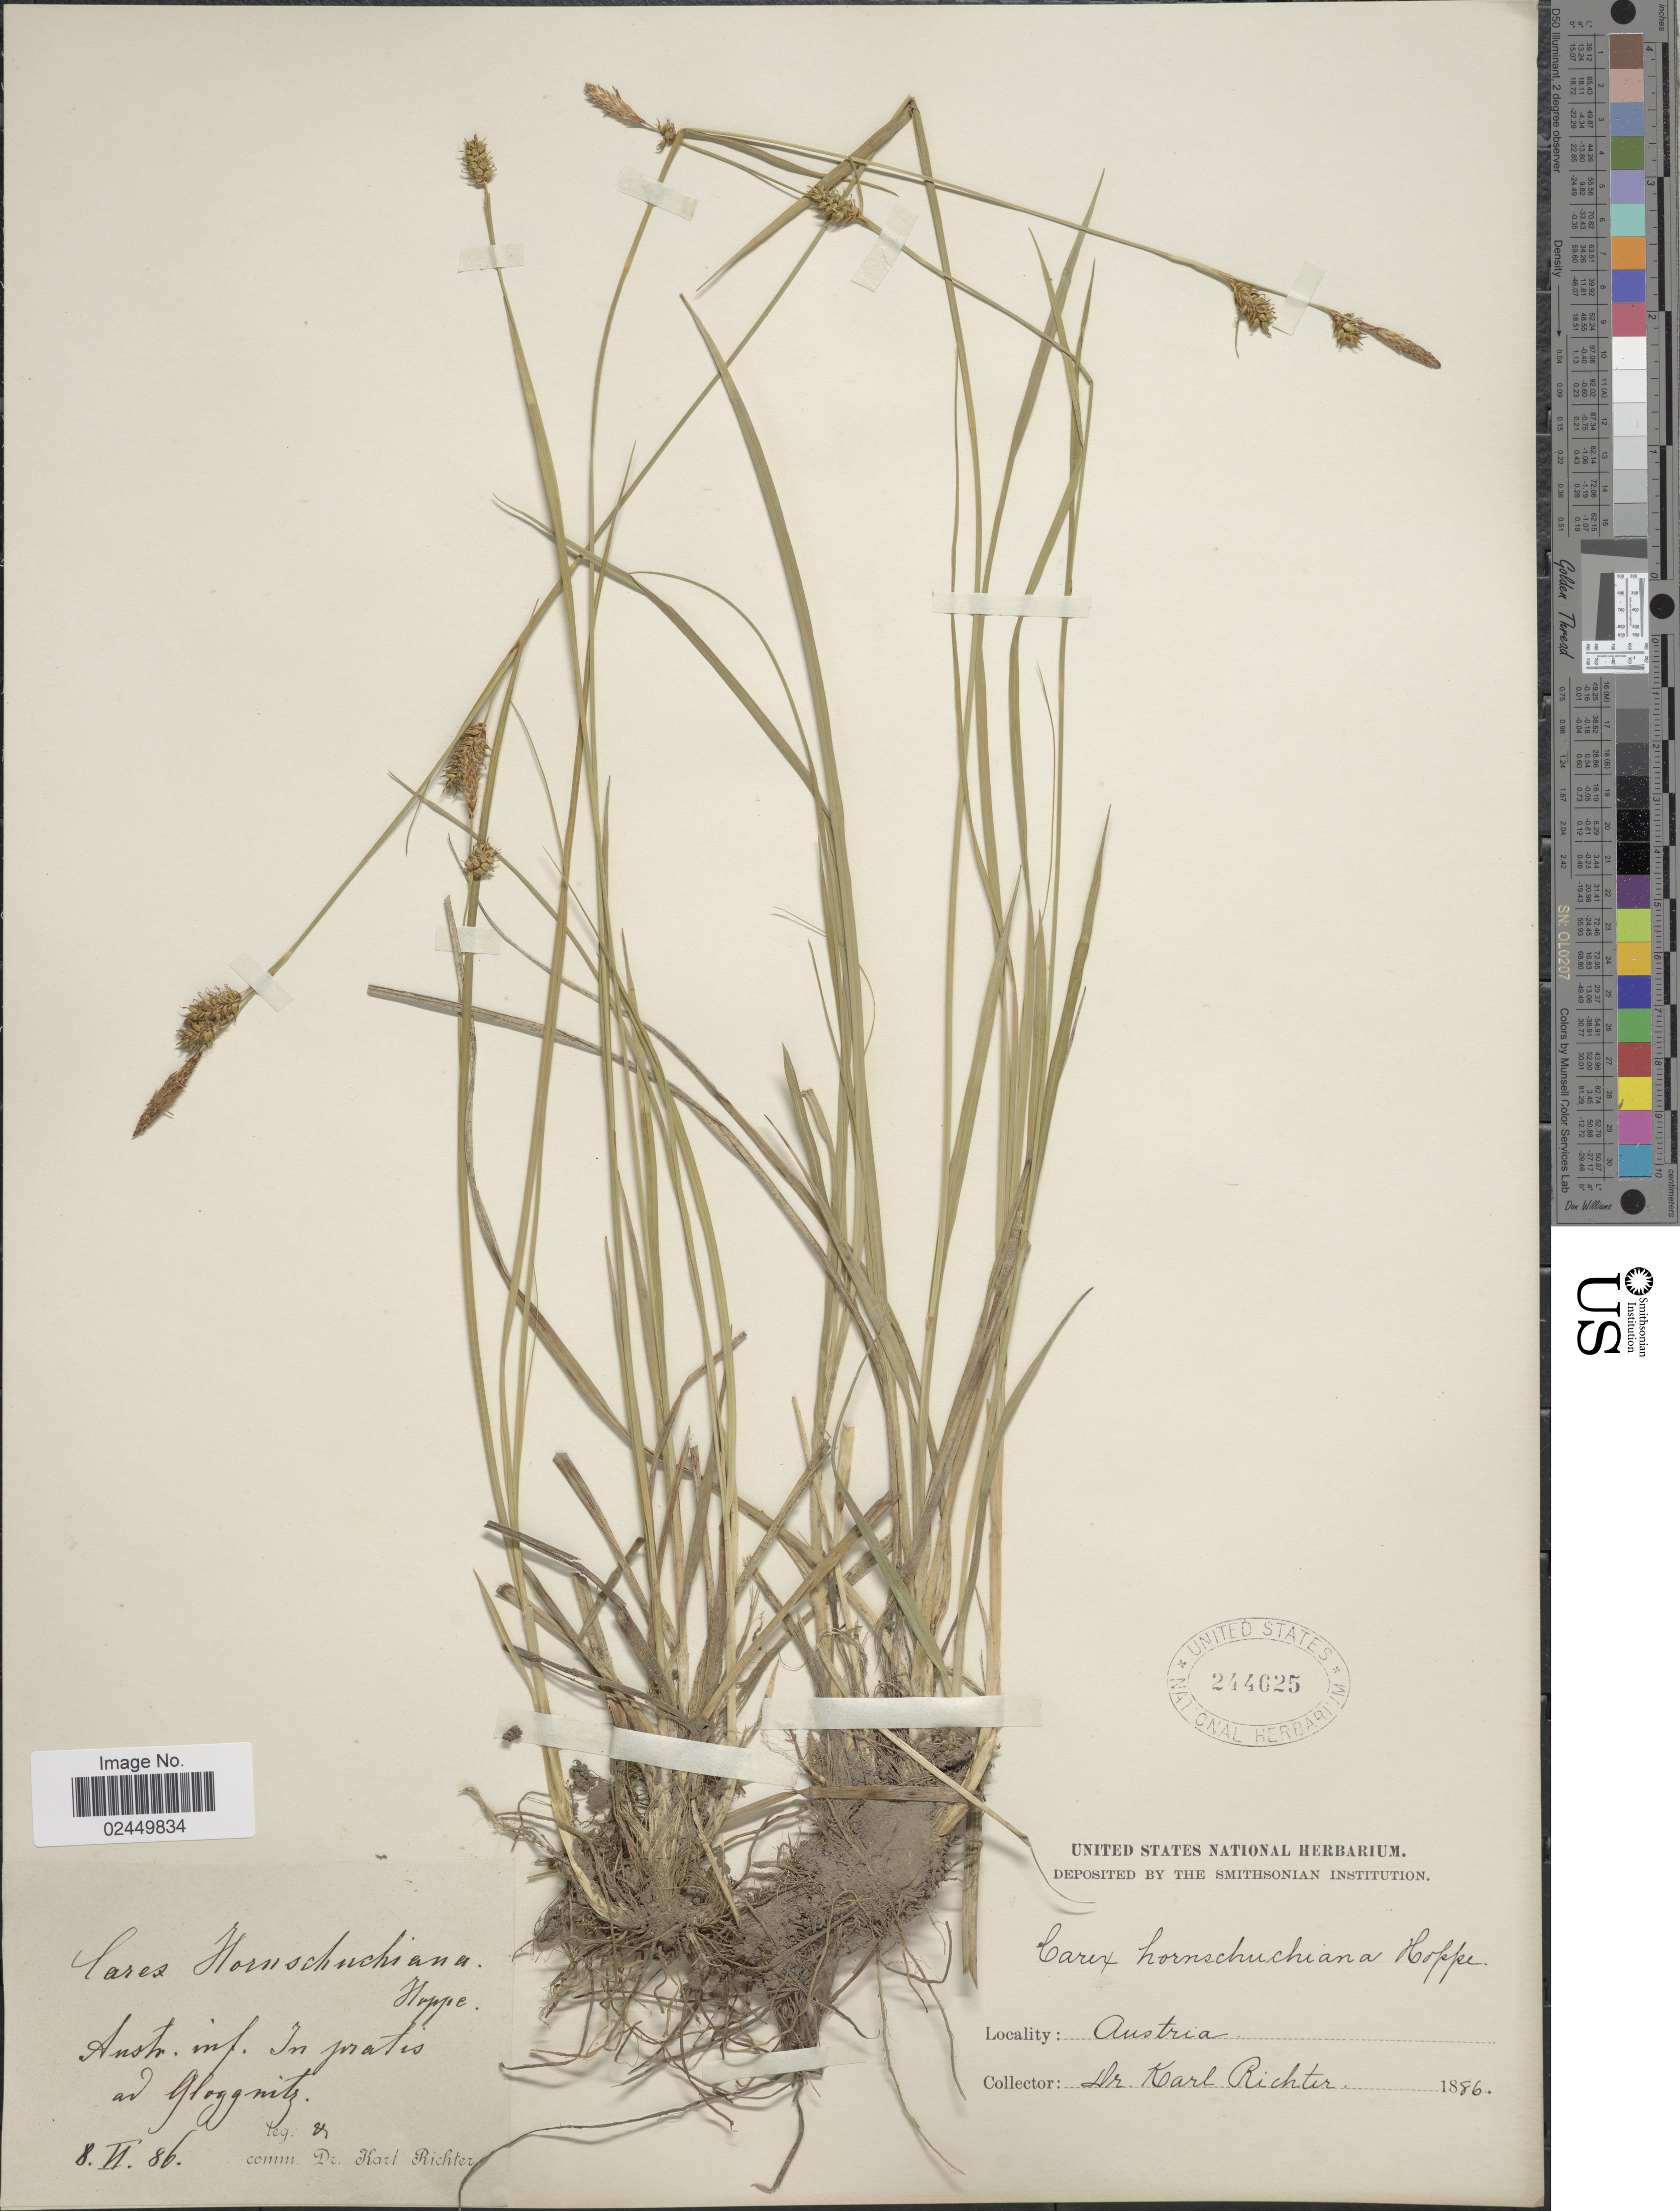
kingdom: Plantae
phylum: Tracheophyta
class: Liliopsida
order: Poales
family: Cyperaceae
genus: Carex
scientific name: Carex hostiana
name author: DC.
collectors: K. Richter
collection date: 1886-06-08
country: Austria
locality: Austr. inf. ad Gloggnitz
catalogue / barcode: US 244625